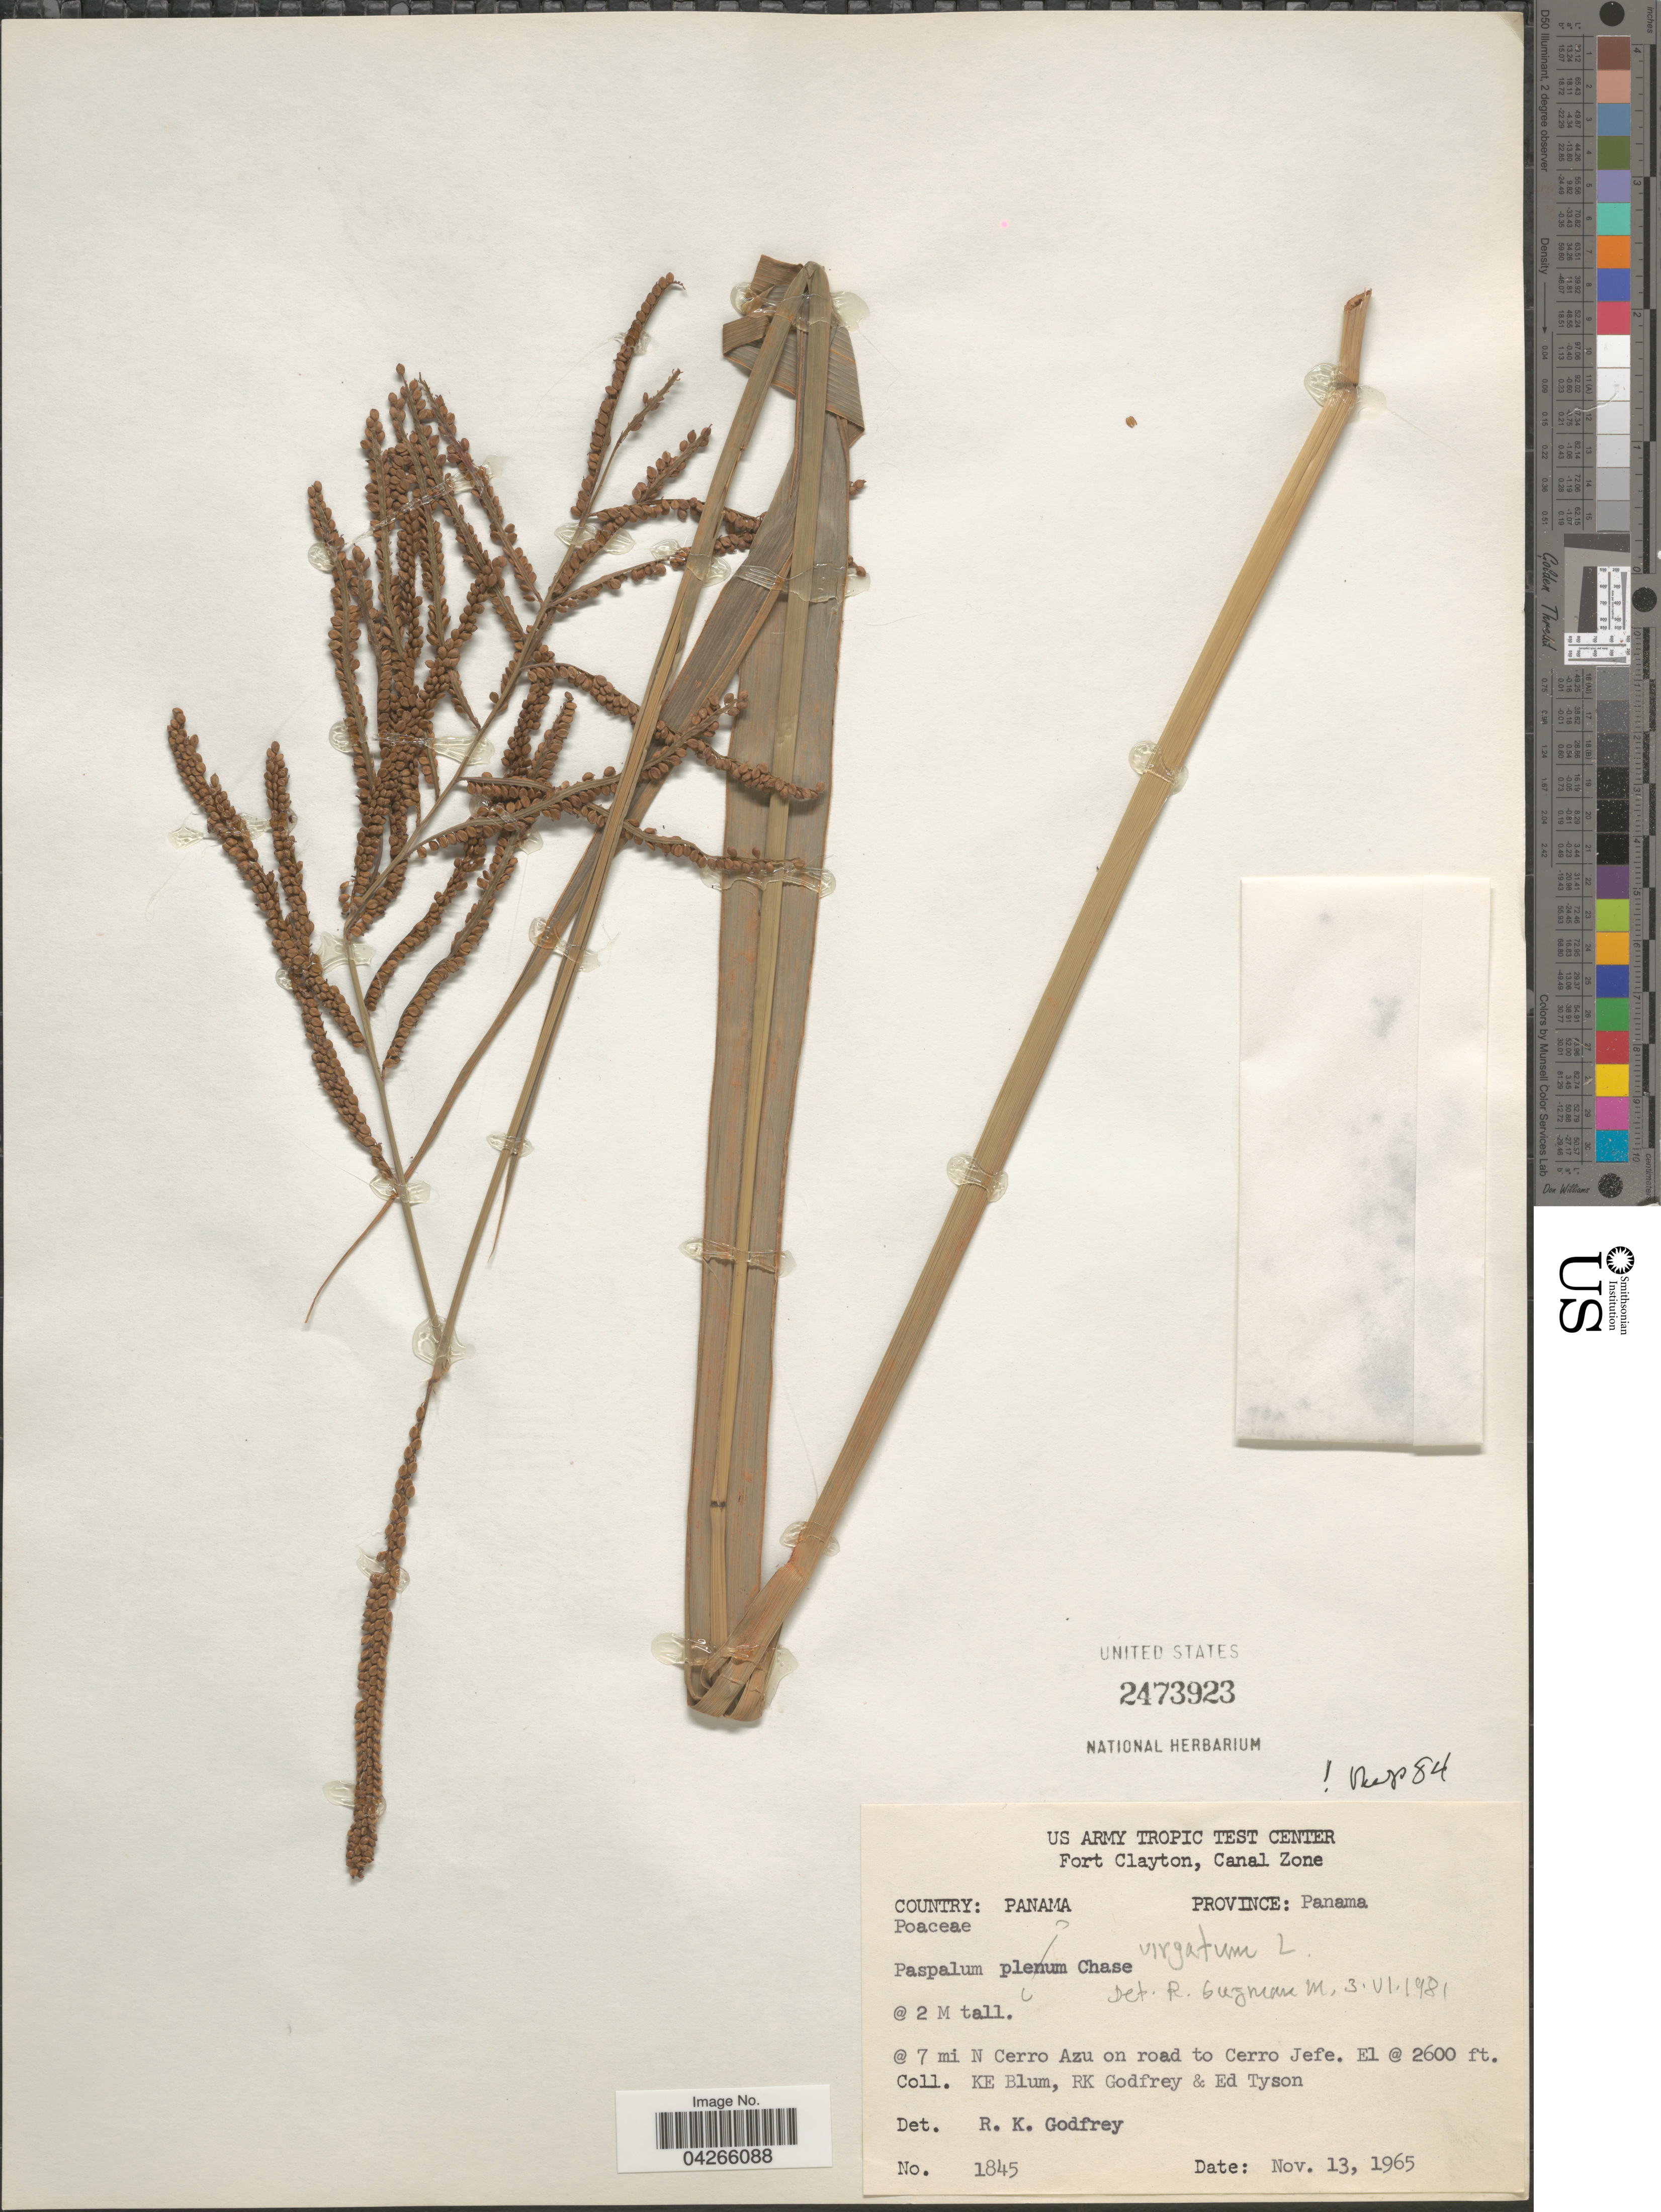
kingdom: Plantae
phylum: Tracheophyta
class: Liliopsida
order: Poales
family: Poaceae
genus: Paspalum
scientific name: Paspalum virgatum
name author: L.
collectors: K. E. Blum, R. K. Godfrey & E. Tyson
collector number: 1845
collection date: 1965-11-13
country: Panama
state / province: Panamá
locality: @ 7 mi N Cerro Azu on road to Cerro Jefe.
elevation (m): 792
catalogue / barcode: US 2473923